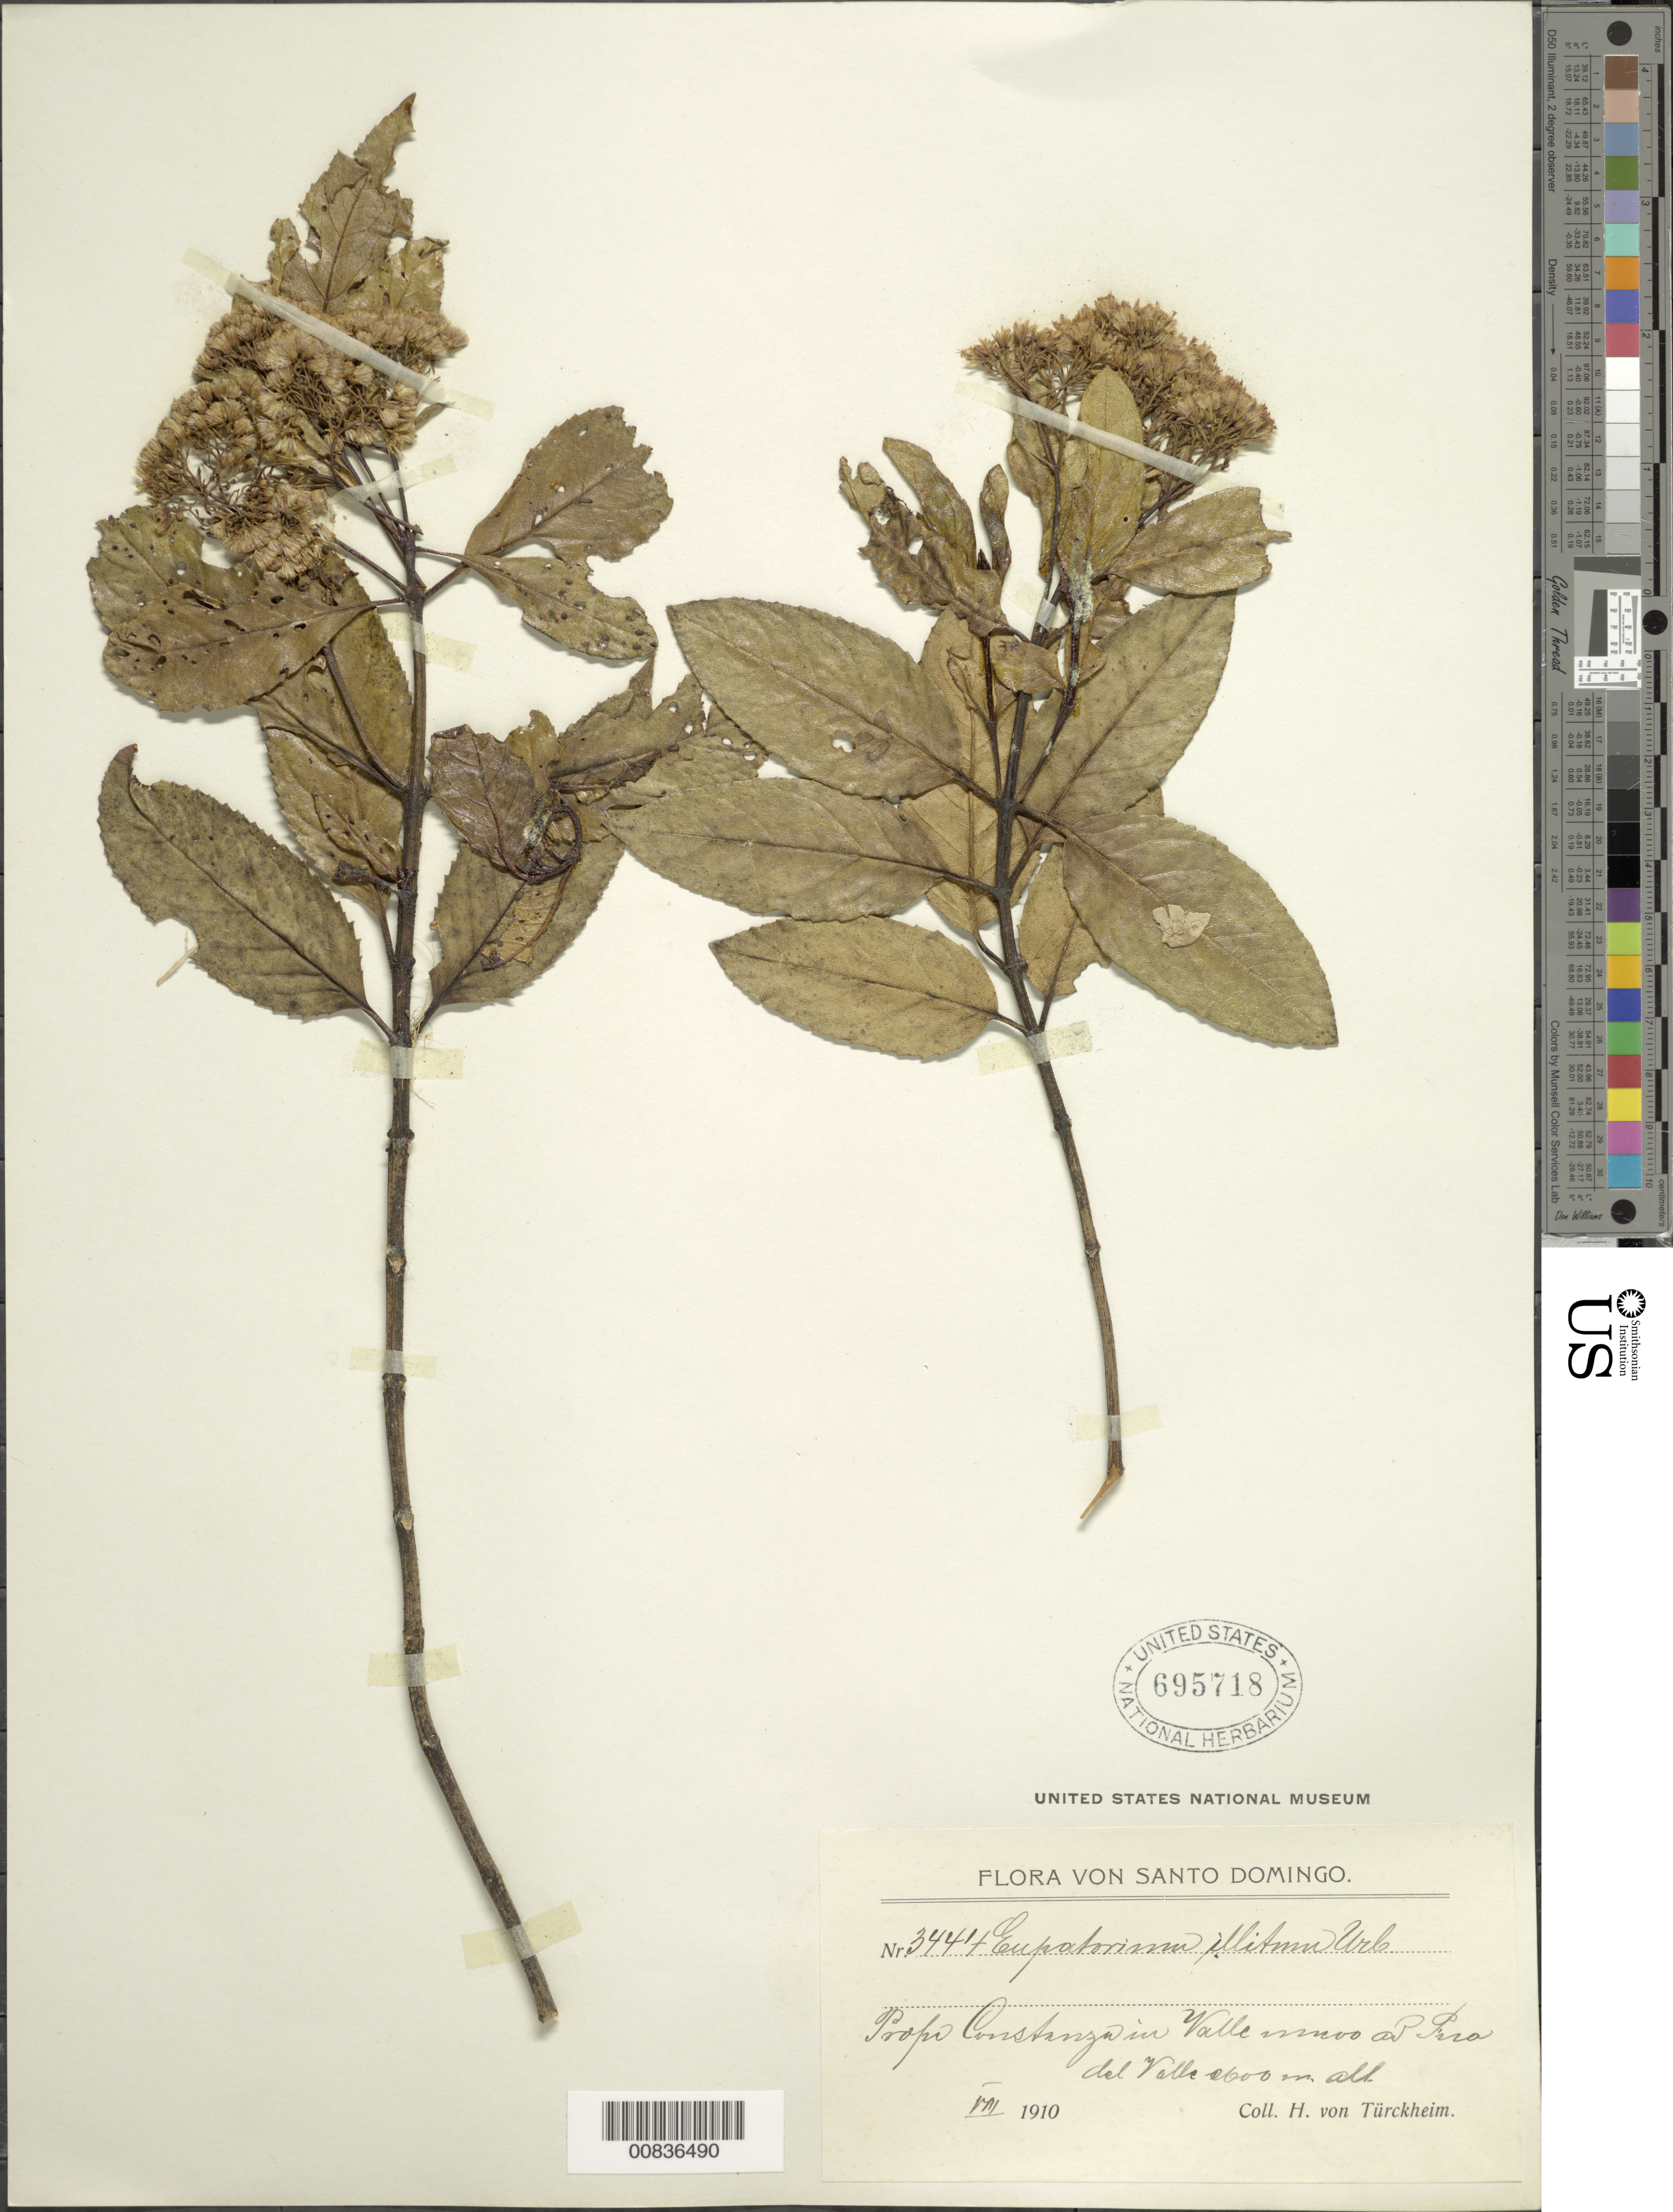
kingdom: Plantae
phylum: Tracheophyta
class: Magnoliopsida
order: Asterales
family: Asteraceae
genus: Ageratina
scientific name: Ageratina illita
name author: (Urb.) R.M. King & H. Rob.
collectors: H. von Türckheim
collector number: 3444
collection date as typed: Jul 1910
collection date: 1910-07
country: Dominican Republic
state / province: La Vega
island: Hispaniola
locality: Constanza, Valle Nuevo, el Pico del Valle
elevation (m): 2600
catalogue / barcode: US 695718